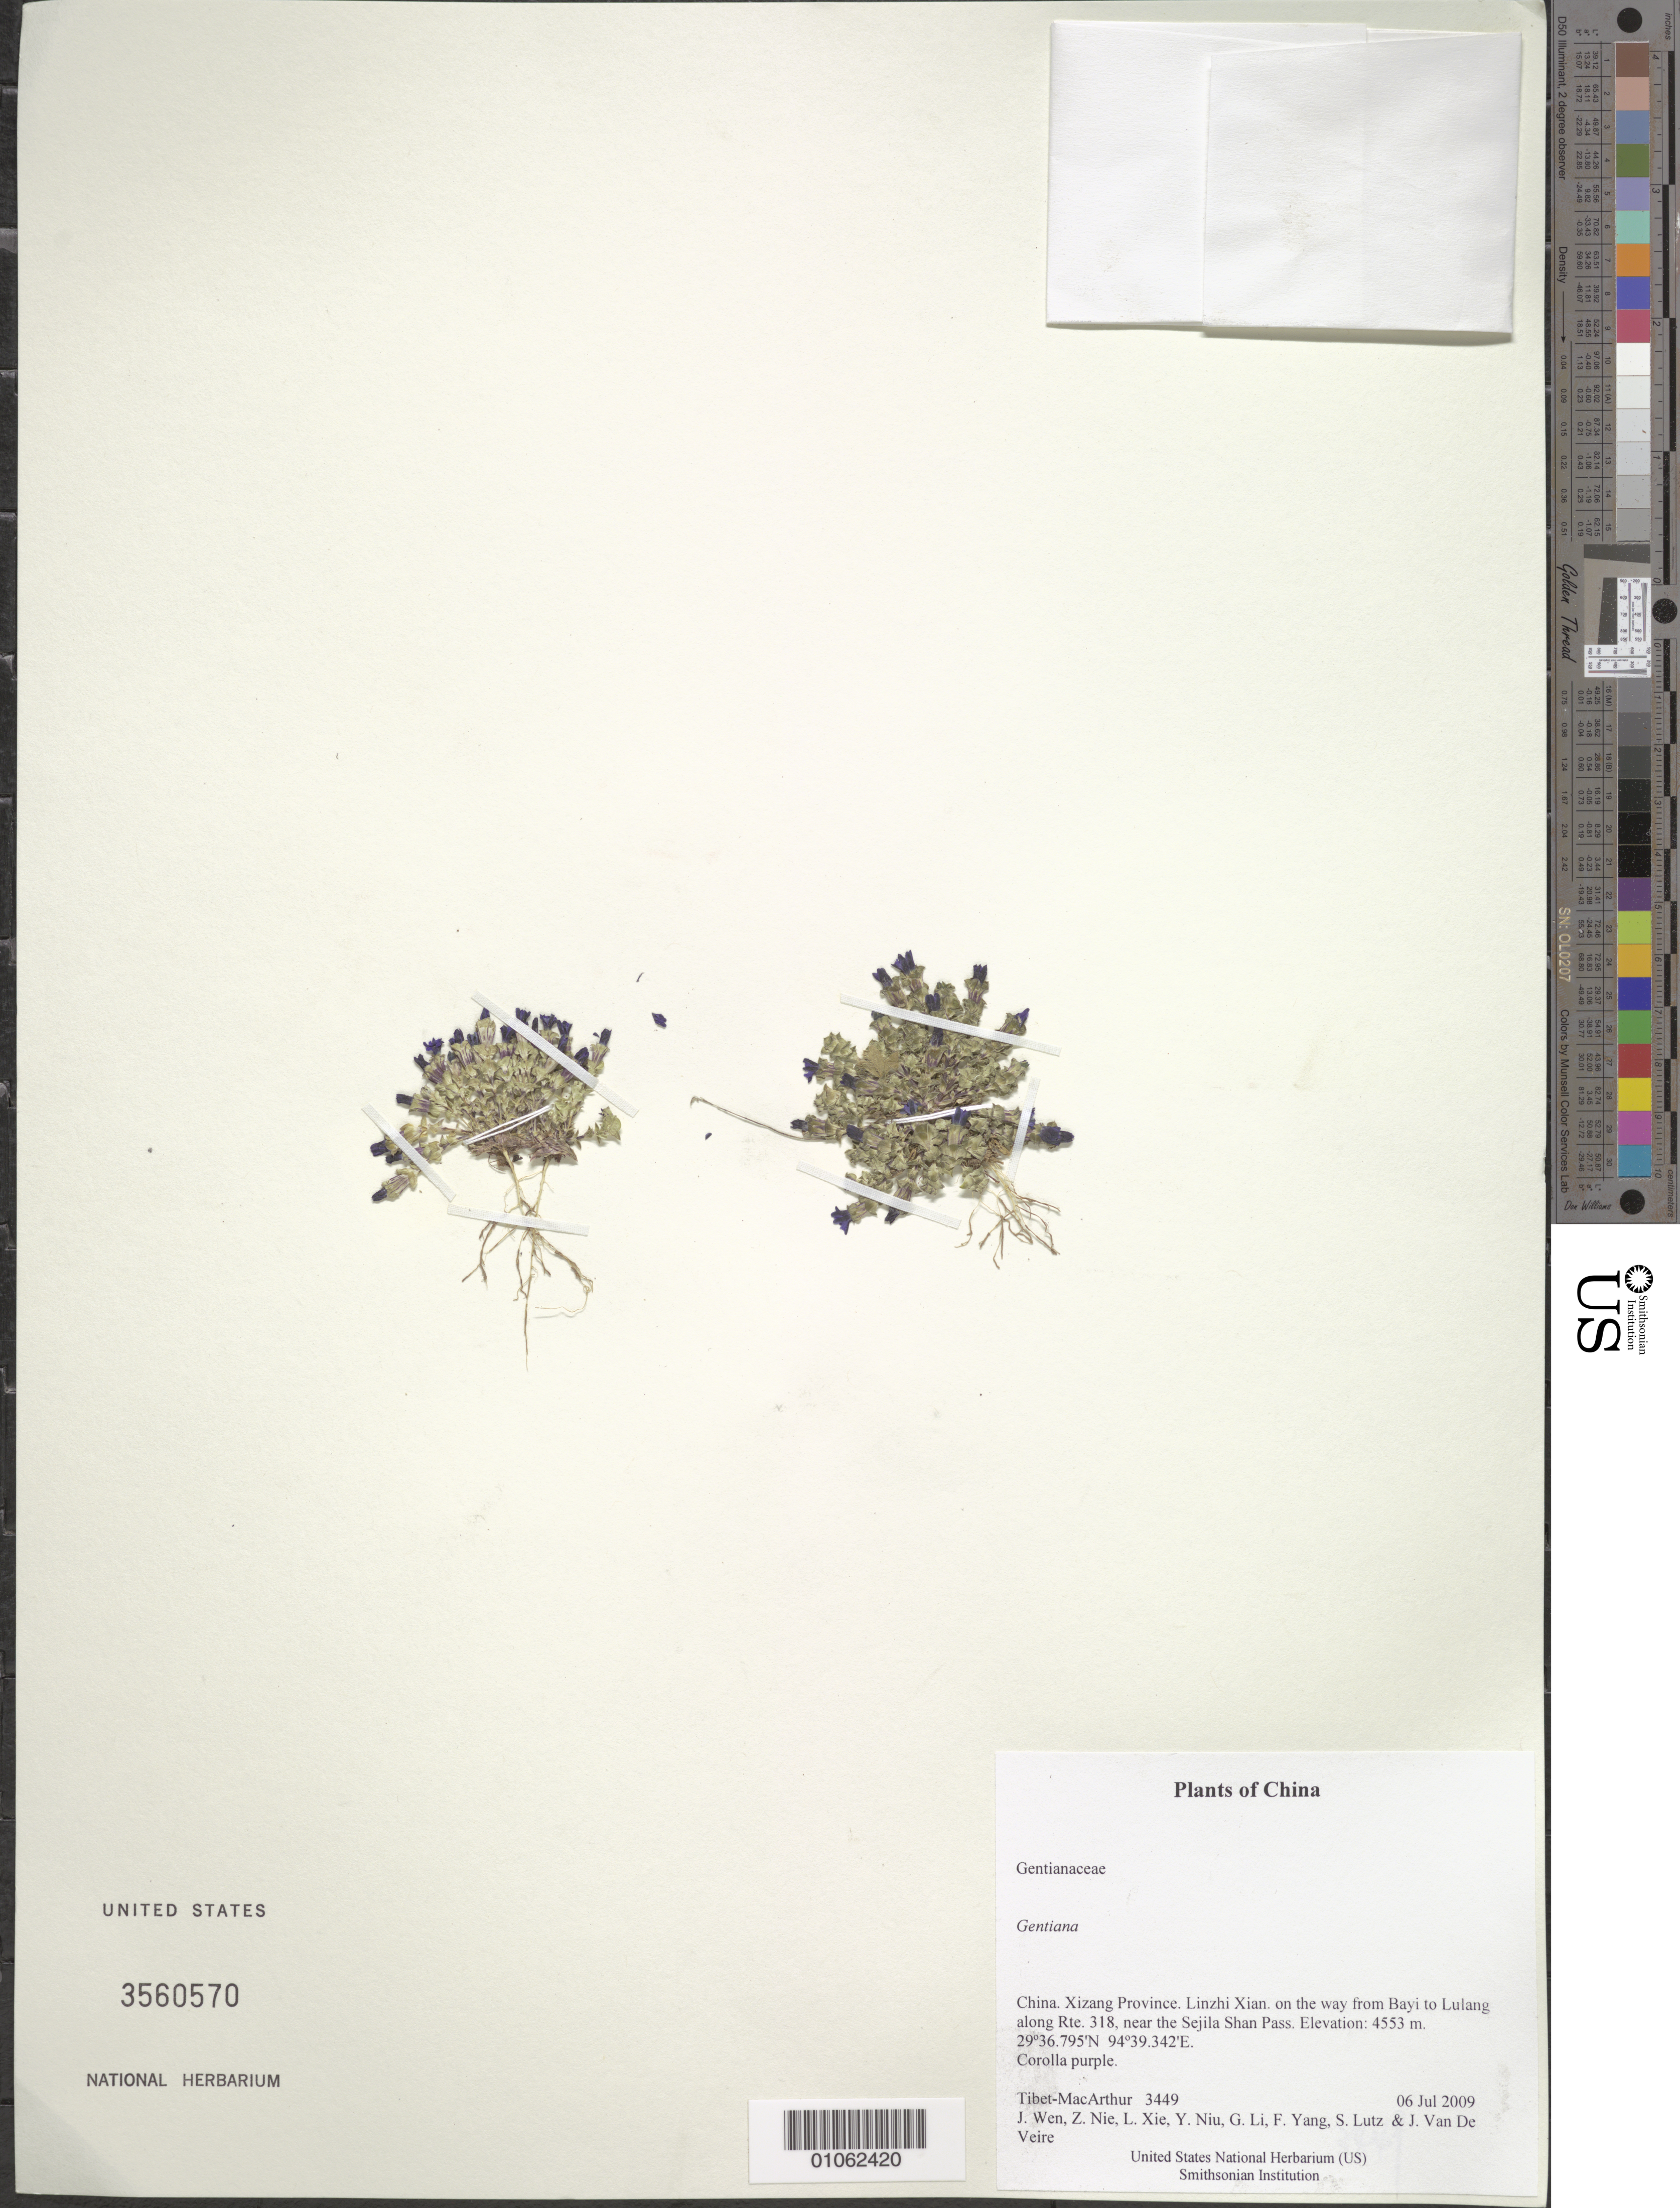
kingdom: Plantae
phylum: Tracheophyta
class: Magnoliopsida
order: Gentianales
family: Gentianaceae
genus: Gentiana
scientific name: Gentiana sp.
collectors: Tibet-MacArthur, J. Wen, Z. Nie, L. Xie, Y. Niu, G. Li, F. Yang, S. Lutz & J. Van De Veire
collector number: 3449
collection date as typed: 06 Jul 2009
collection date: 2009-07-06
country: China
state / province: Xizang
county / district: Linzhi Xian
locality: on the way from Bayi to Lulang along Rte. 318, near the Sejila Shan Pass.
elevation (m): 4553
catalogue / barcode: US 3560570